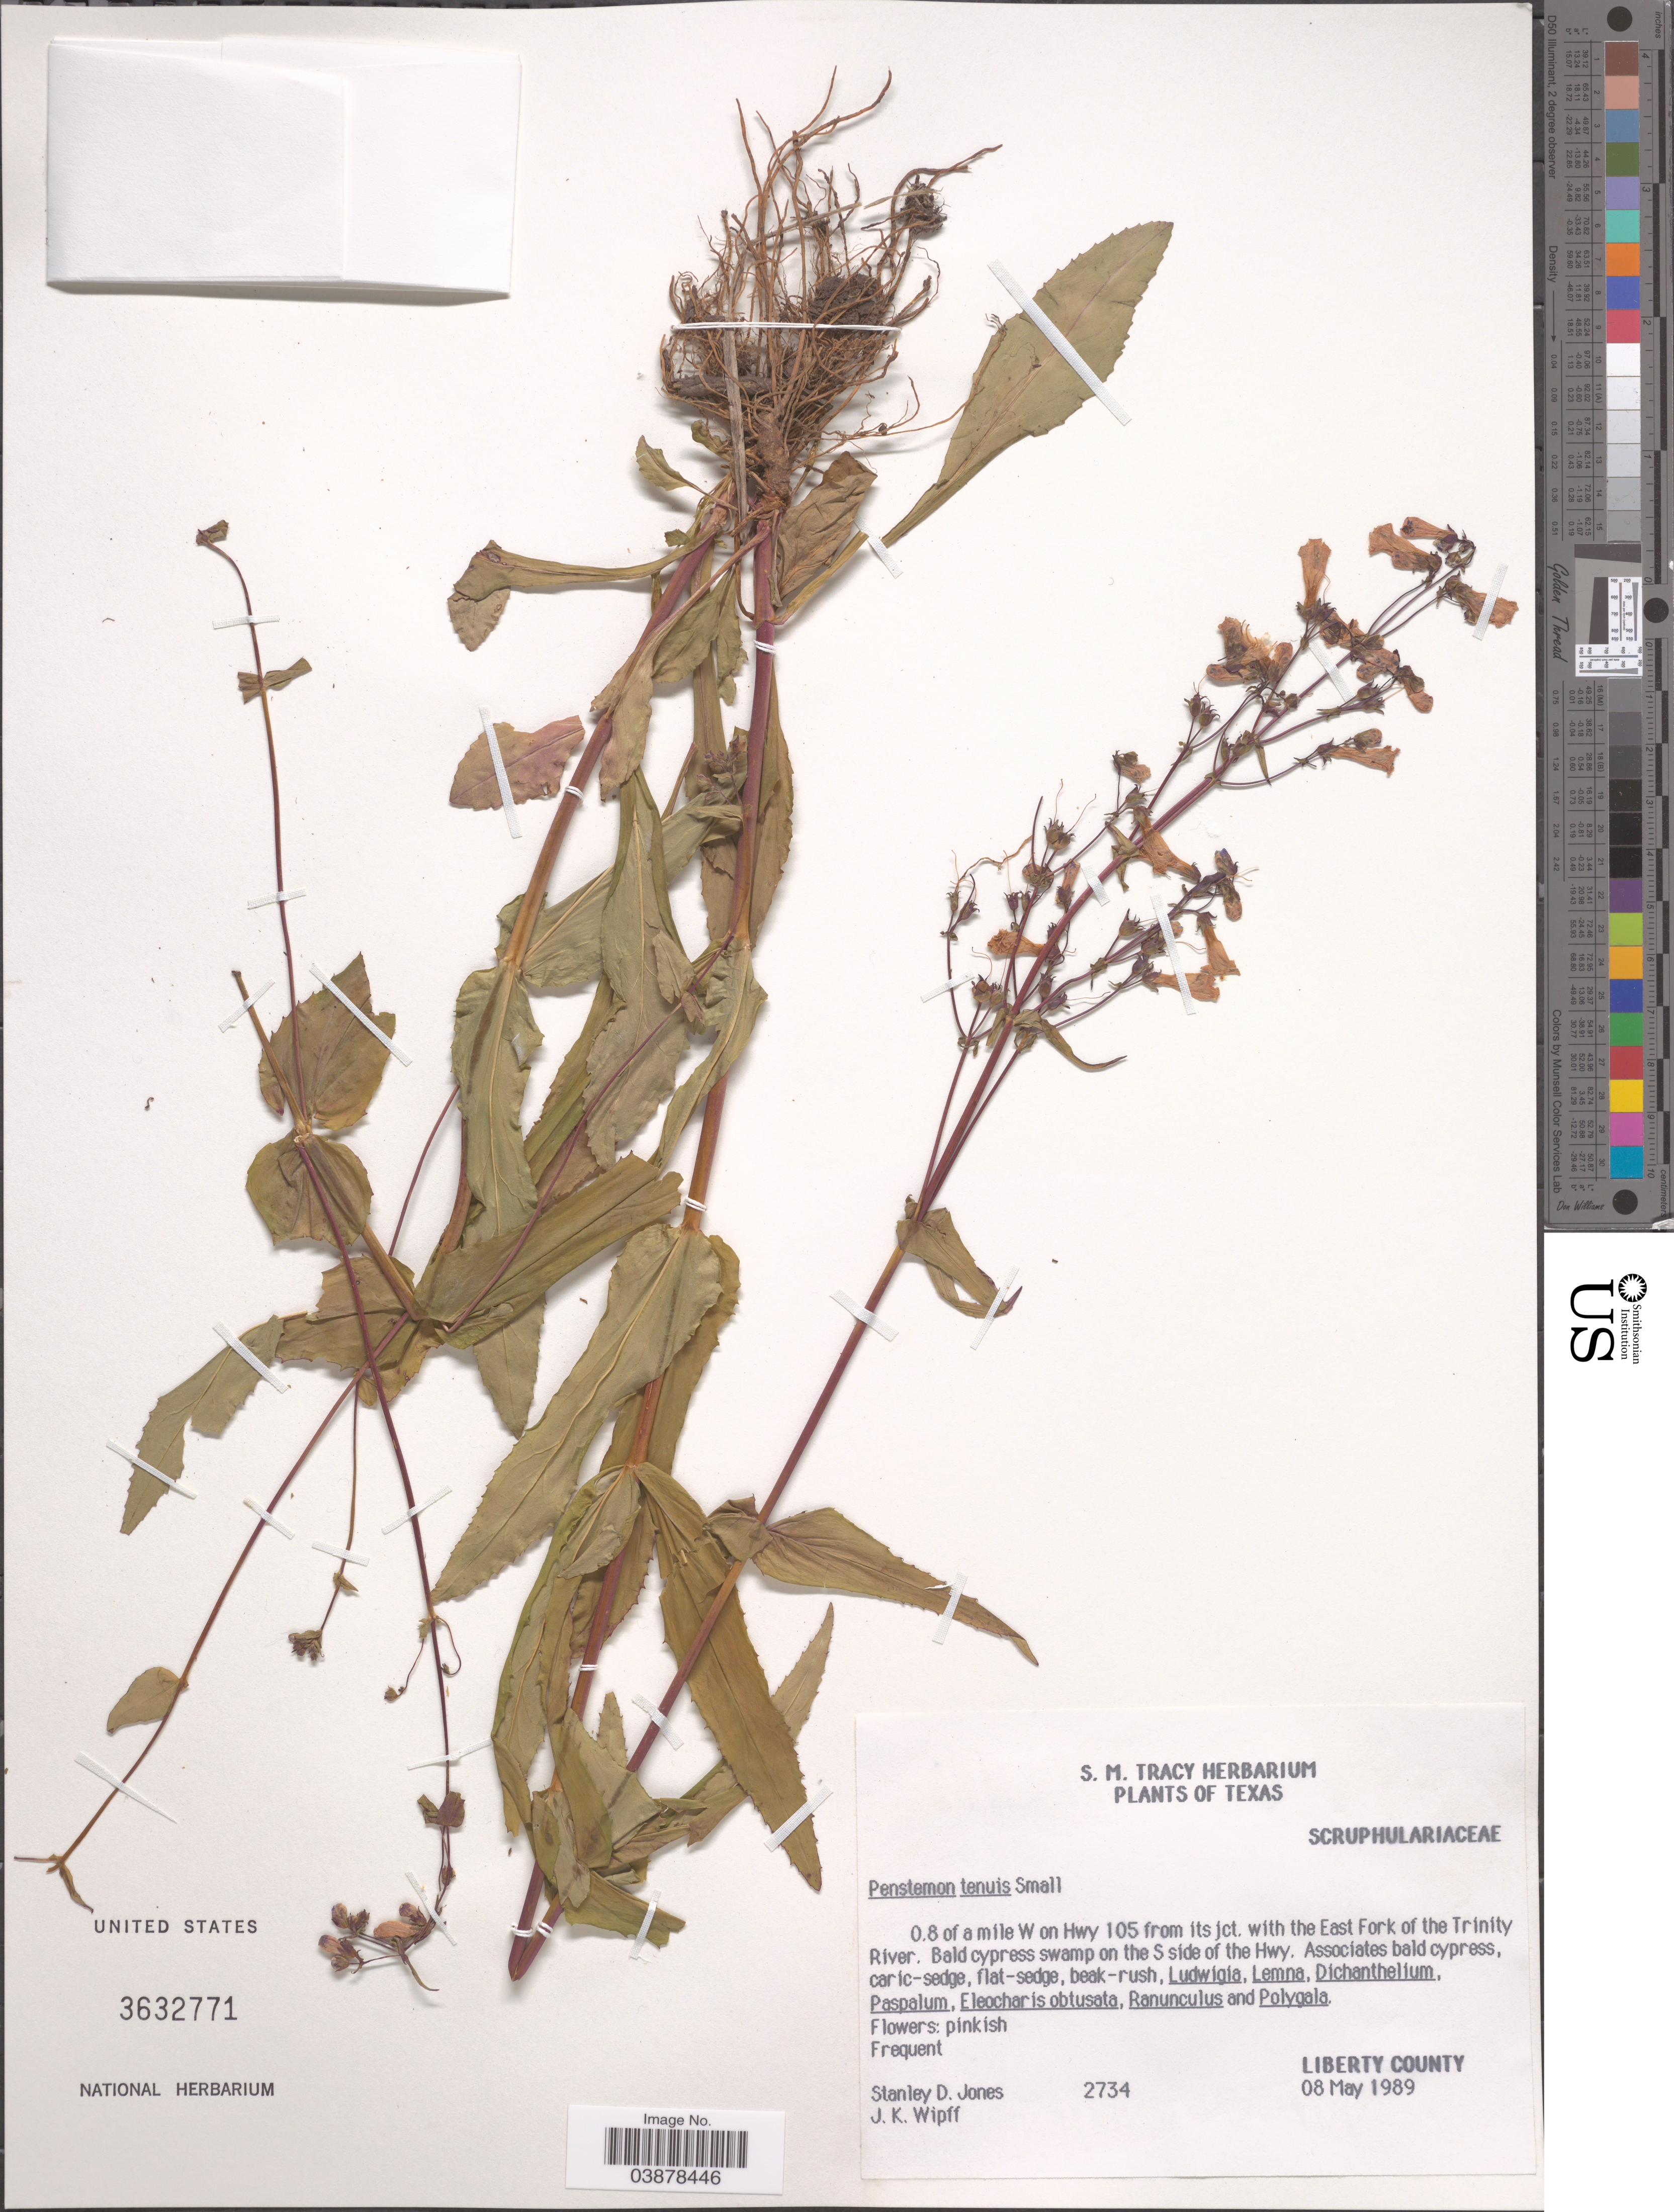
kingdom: Plantae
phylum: Tracheophyta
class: Magnoliopsida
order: Lamiales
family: Plantaginaceae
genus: Penstemon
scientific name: Penstemon tenuis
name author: Small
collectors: S. D. Jones & J. K. Wipff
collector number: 2734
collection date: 1989-05-08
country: United States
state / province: Texas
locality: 0.8 of a mile W on Hwy 105 from its jct. with the East Fork of the Trinity River. Bald cypress swamp on the S side of the Hwy. Liberty County.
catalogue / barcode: US 3632771